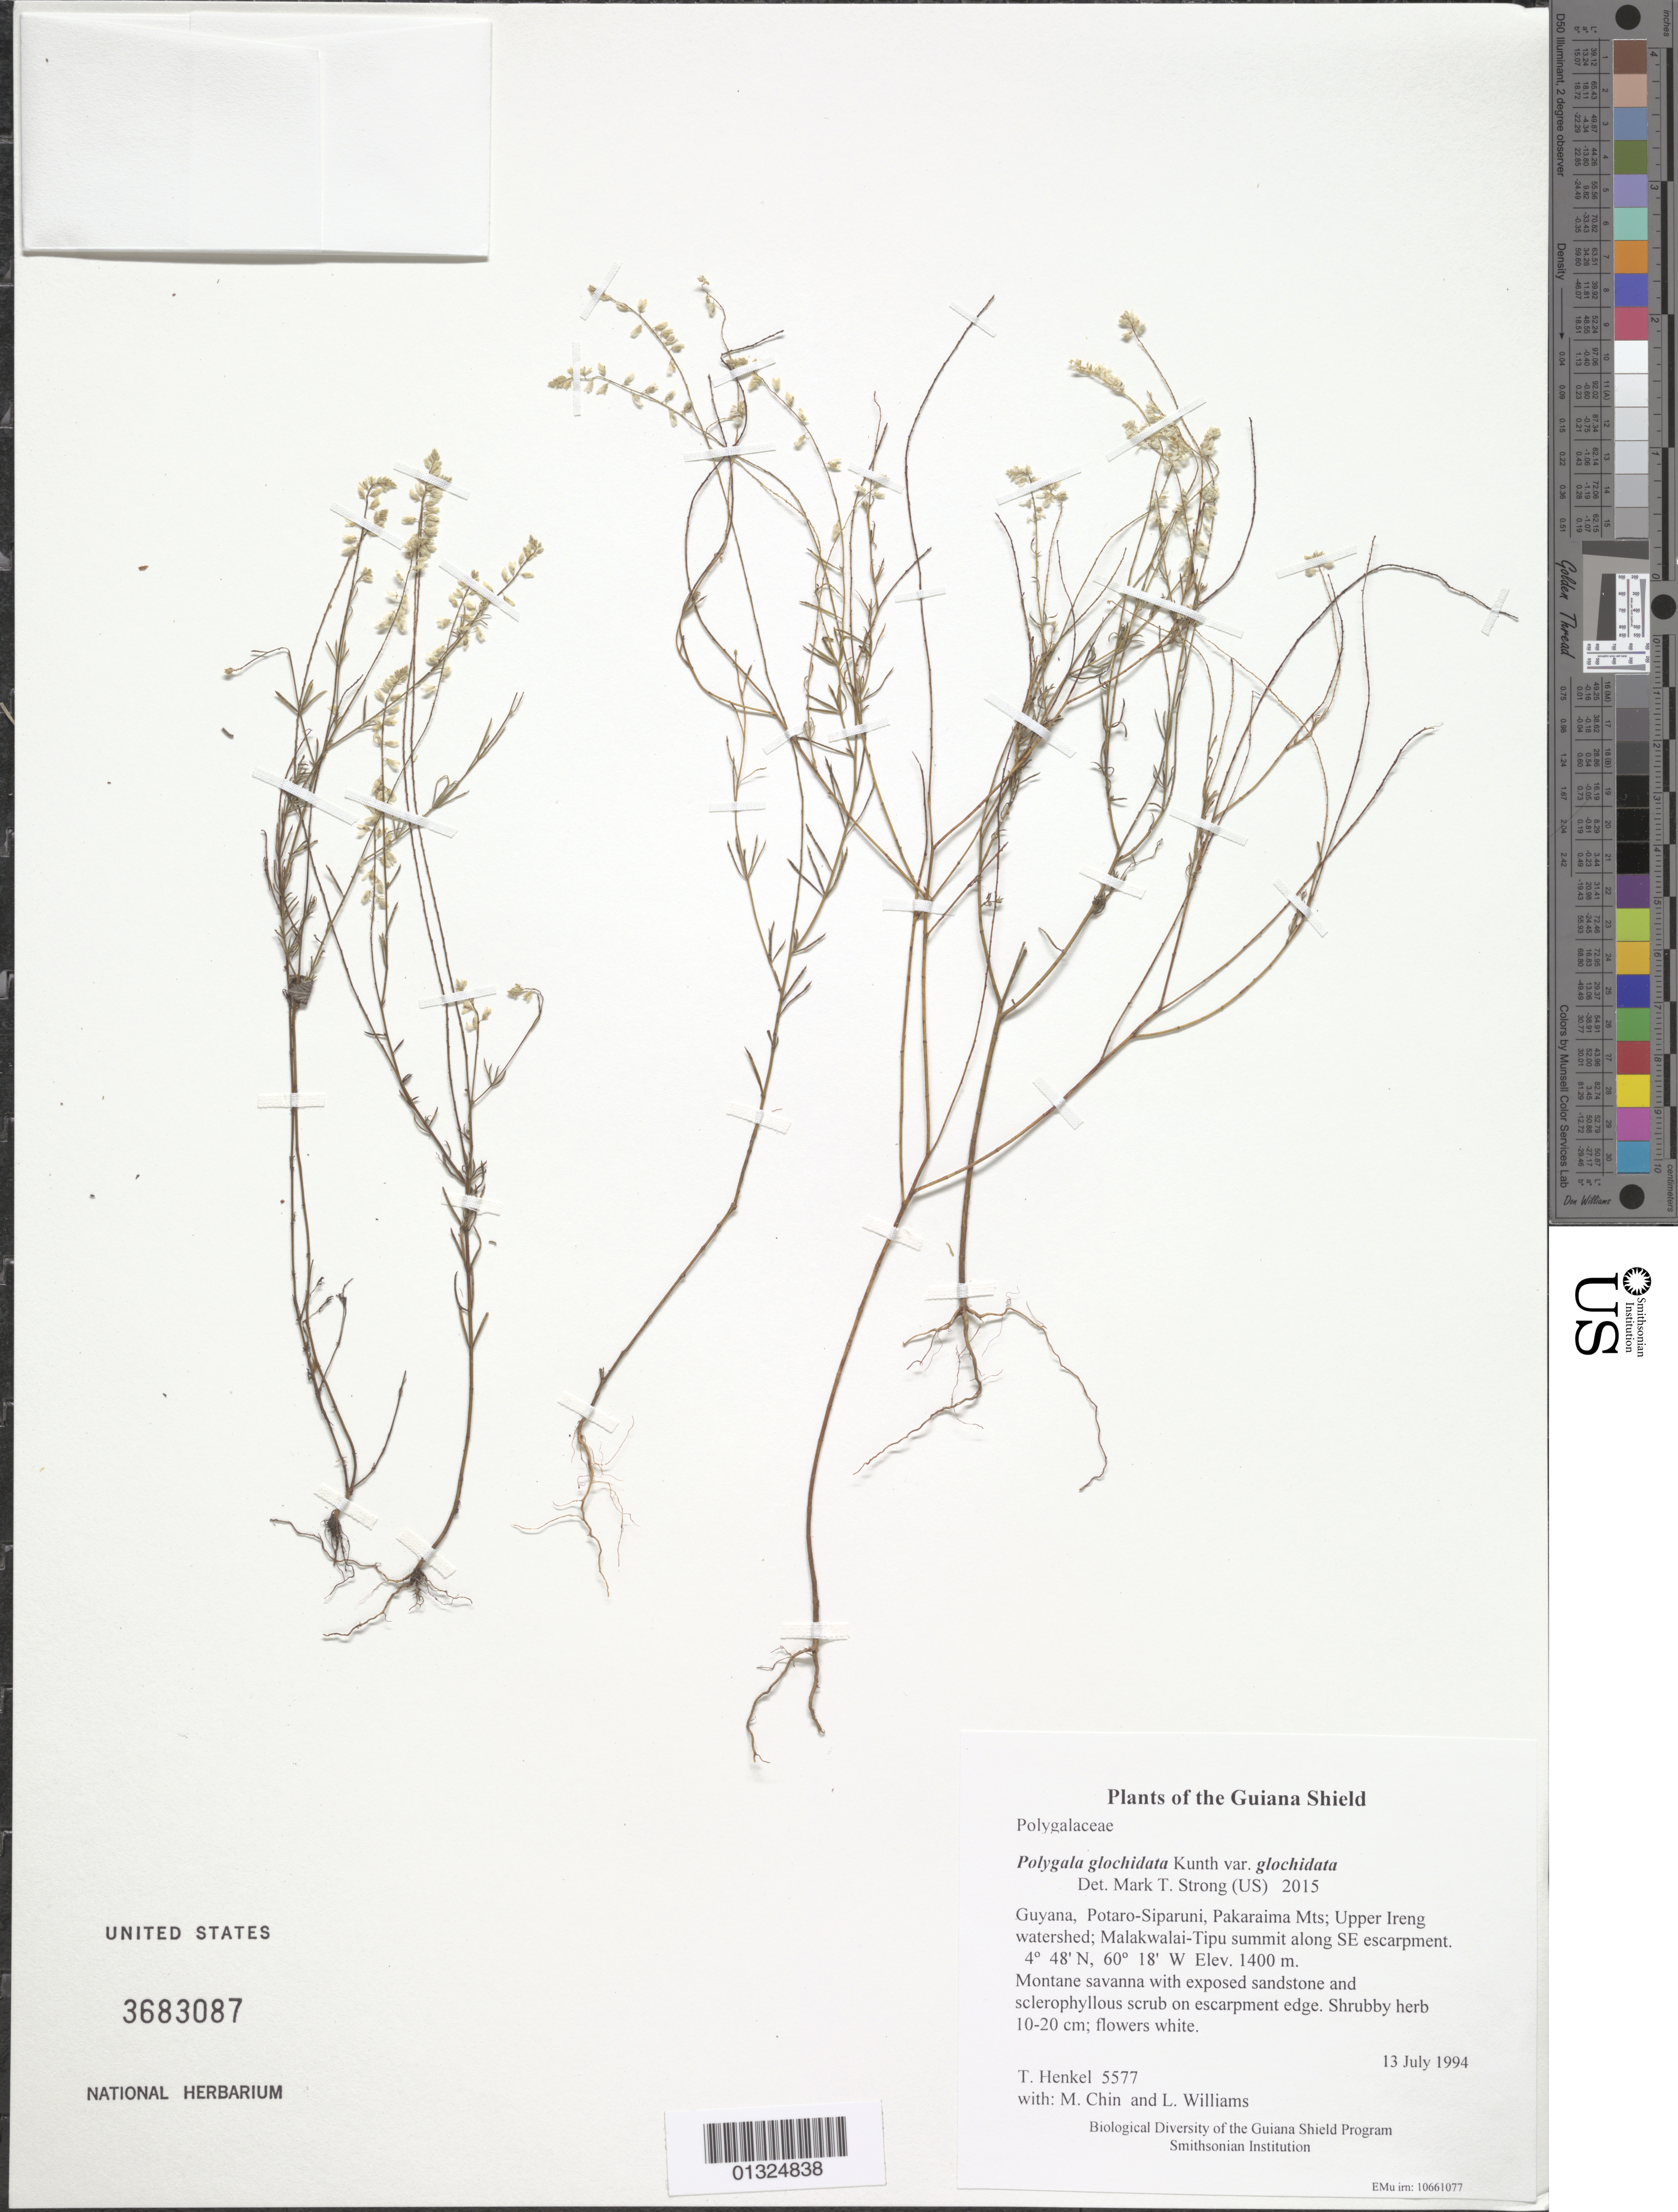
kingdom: Plantae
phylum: Tracheophyta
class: Magnoliopsida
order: Fabales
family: Polygalaceae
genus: Nylandtia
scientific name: Nylandtia glochidata var. glochidata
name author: Kunth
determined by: Strong, M. T., (US), Smithsonian Institution - National Museum of Natural History (UNITED STATES)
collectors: T. Henkel, M. Chin & L. Williams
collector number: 5577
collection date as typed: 13 July 1994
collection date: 1994-07-13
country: Guyana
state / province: Potaro-Siparuni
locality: Pakaraima Mts; Upper Ireng watershed; Malakwalai-Tipu summit along SE escarpment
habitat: Montane savanna with exposed sandstone and sclerophyllous scrub on escarpment edge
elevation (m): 1400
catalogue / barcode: US 3683087